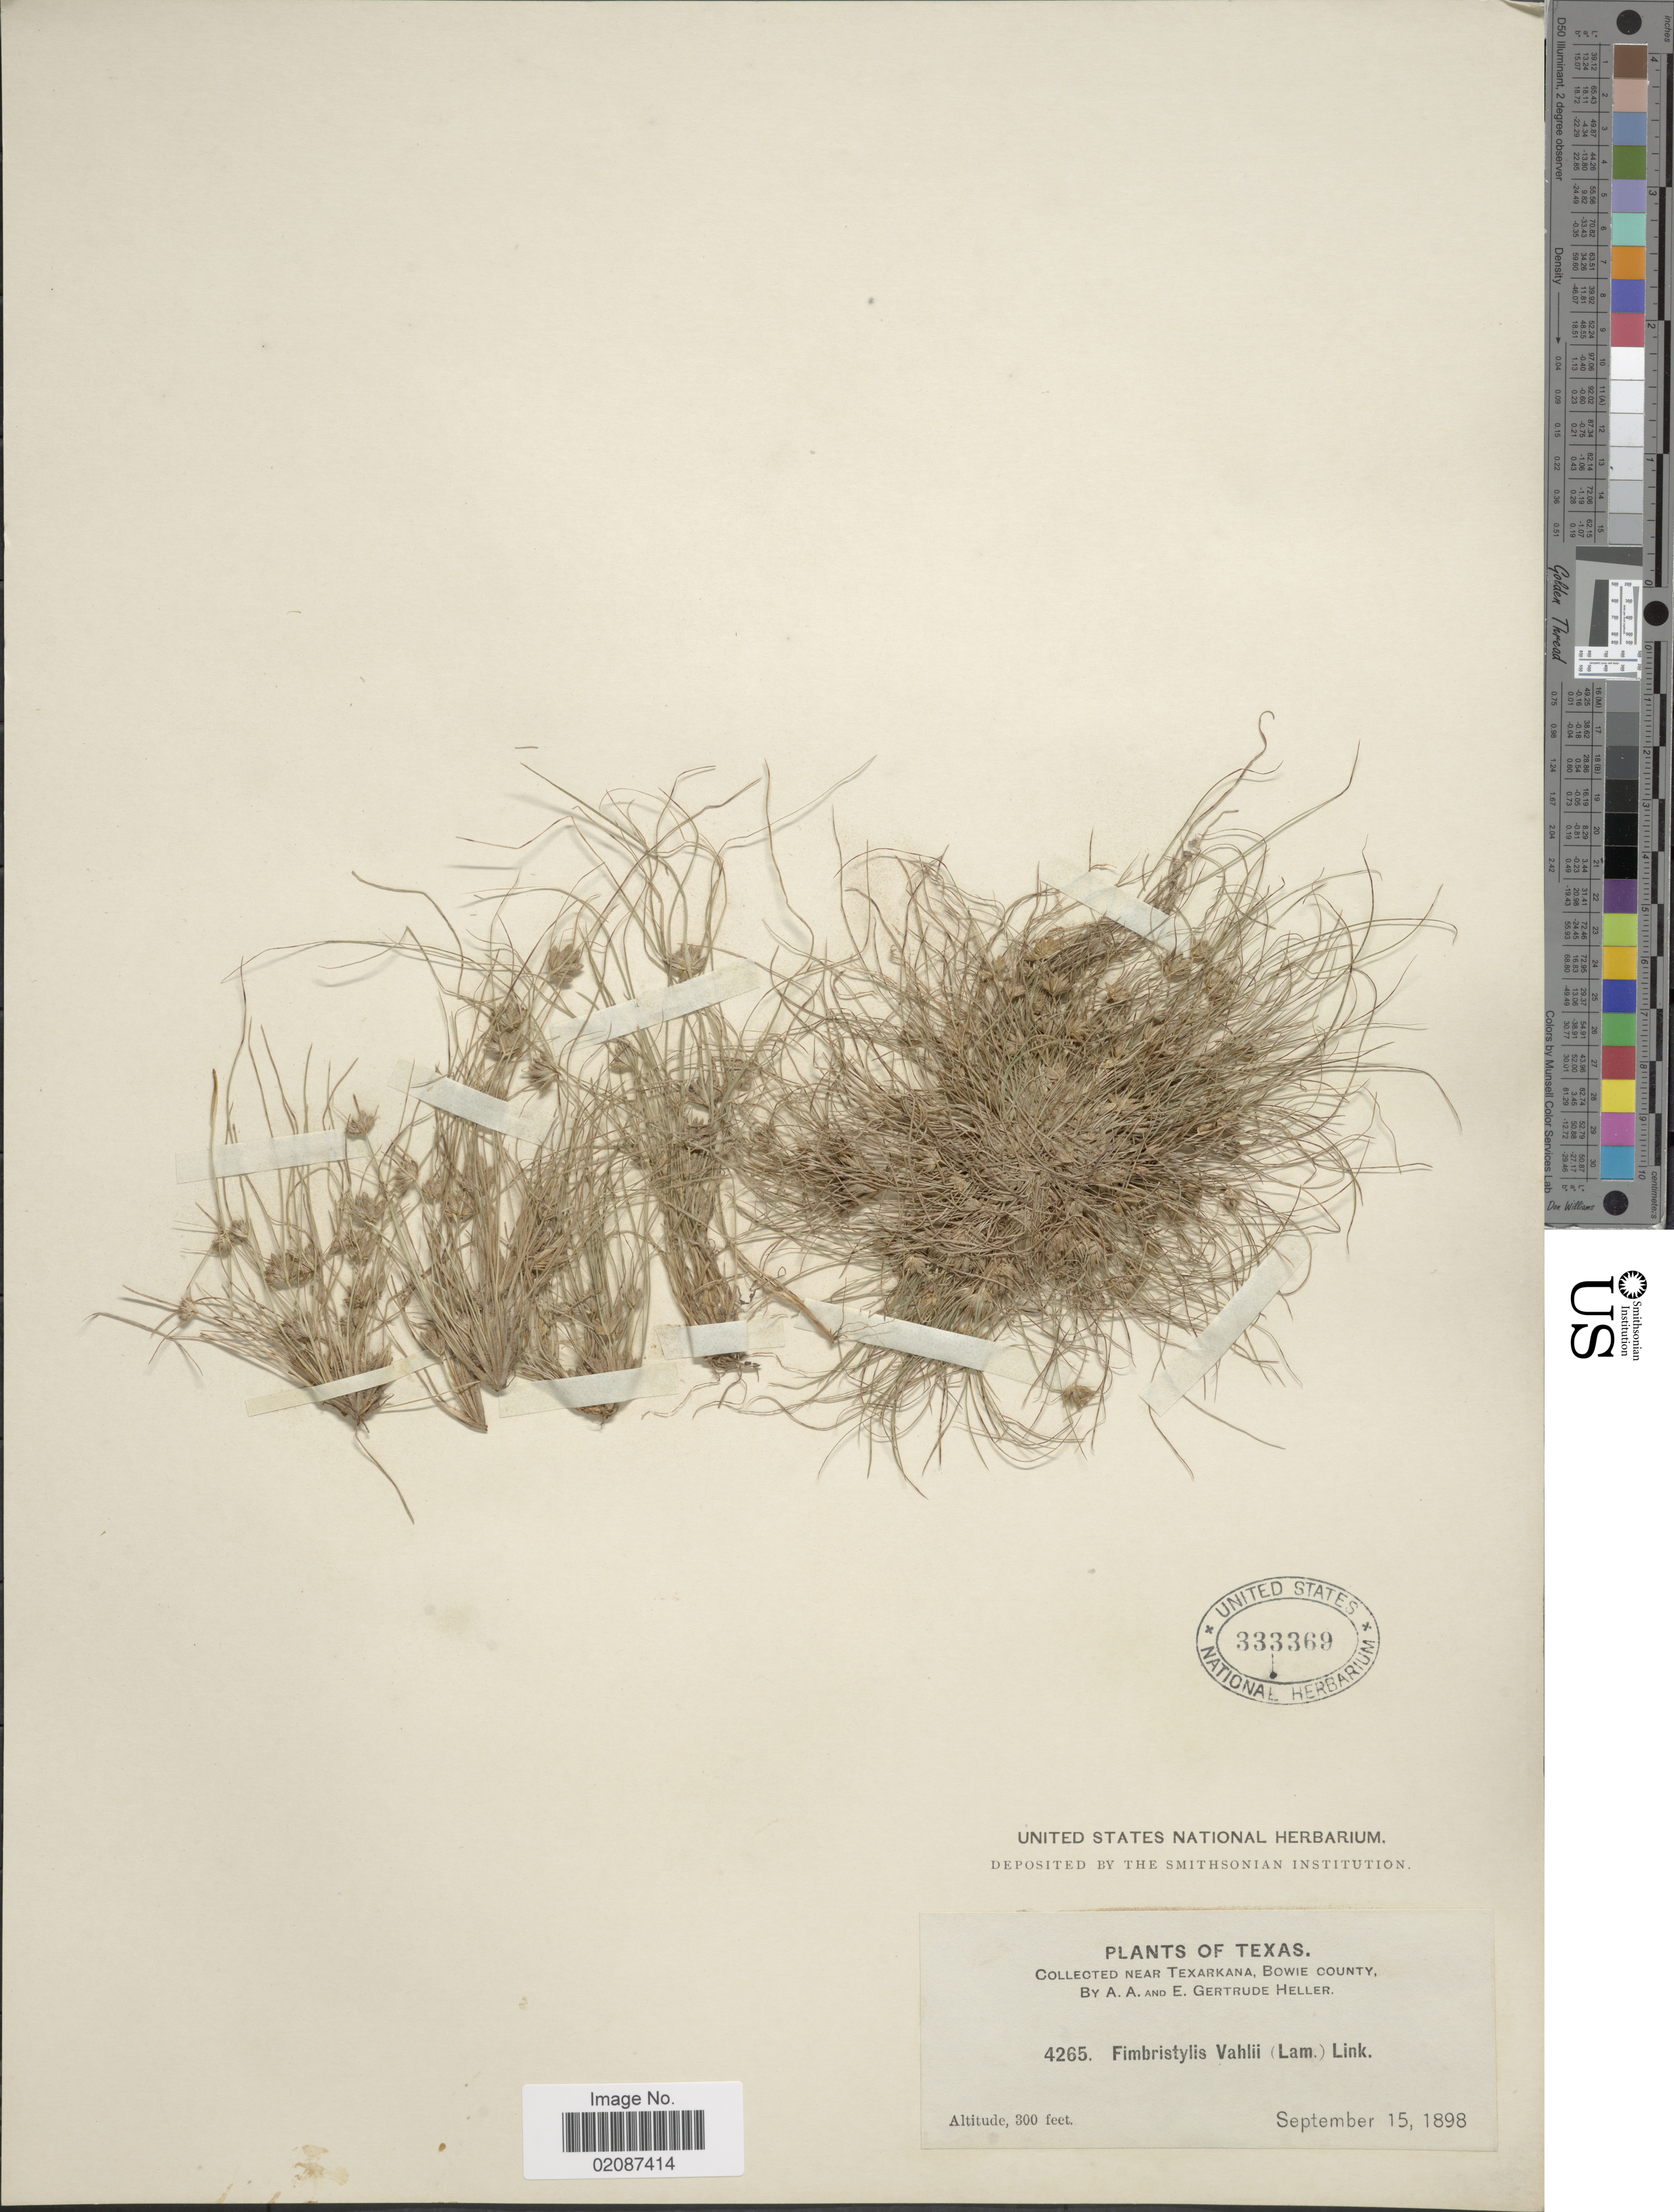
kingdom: Plantae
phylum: Tracheophyta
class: Liliopsida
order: Poales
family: Cyperaceae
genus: Fimbristylis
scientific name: Fimbristylis vahlii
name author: (Lam.) Link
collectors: A. A. Heller & E. Gertrude Heller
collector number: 4265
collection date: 1898-09-15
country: United States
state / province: Texas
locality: Near Texarkana, Bowie County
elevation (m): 91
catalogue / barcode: US 333369